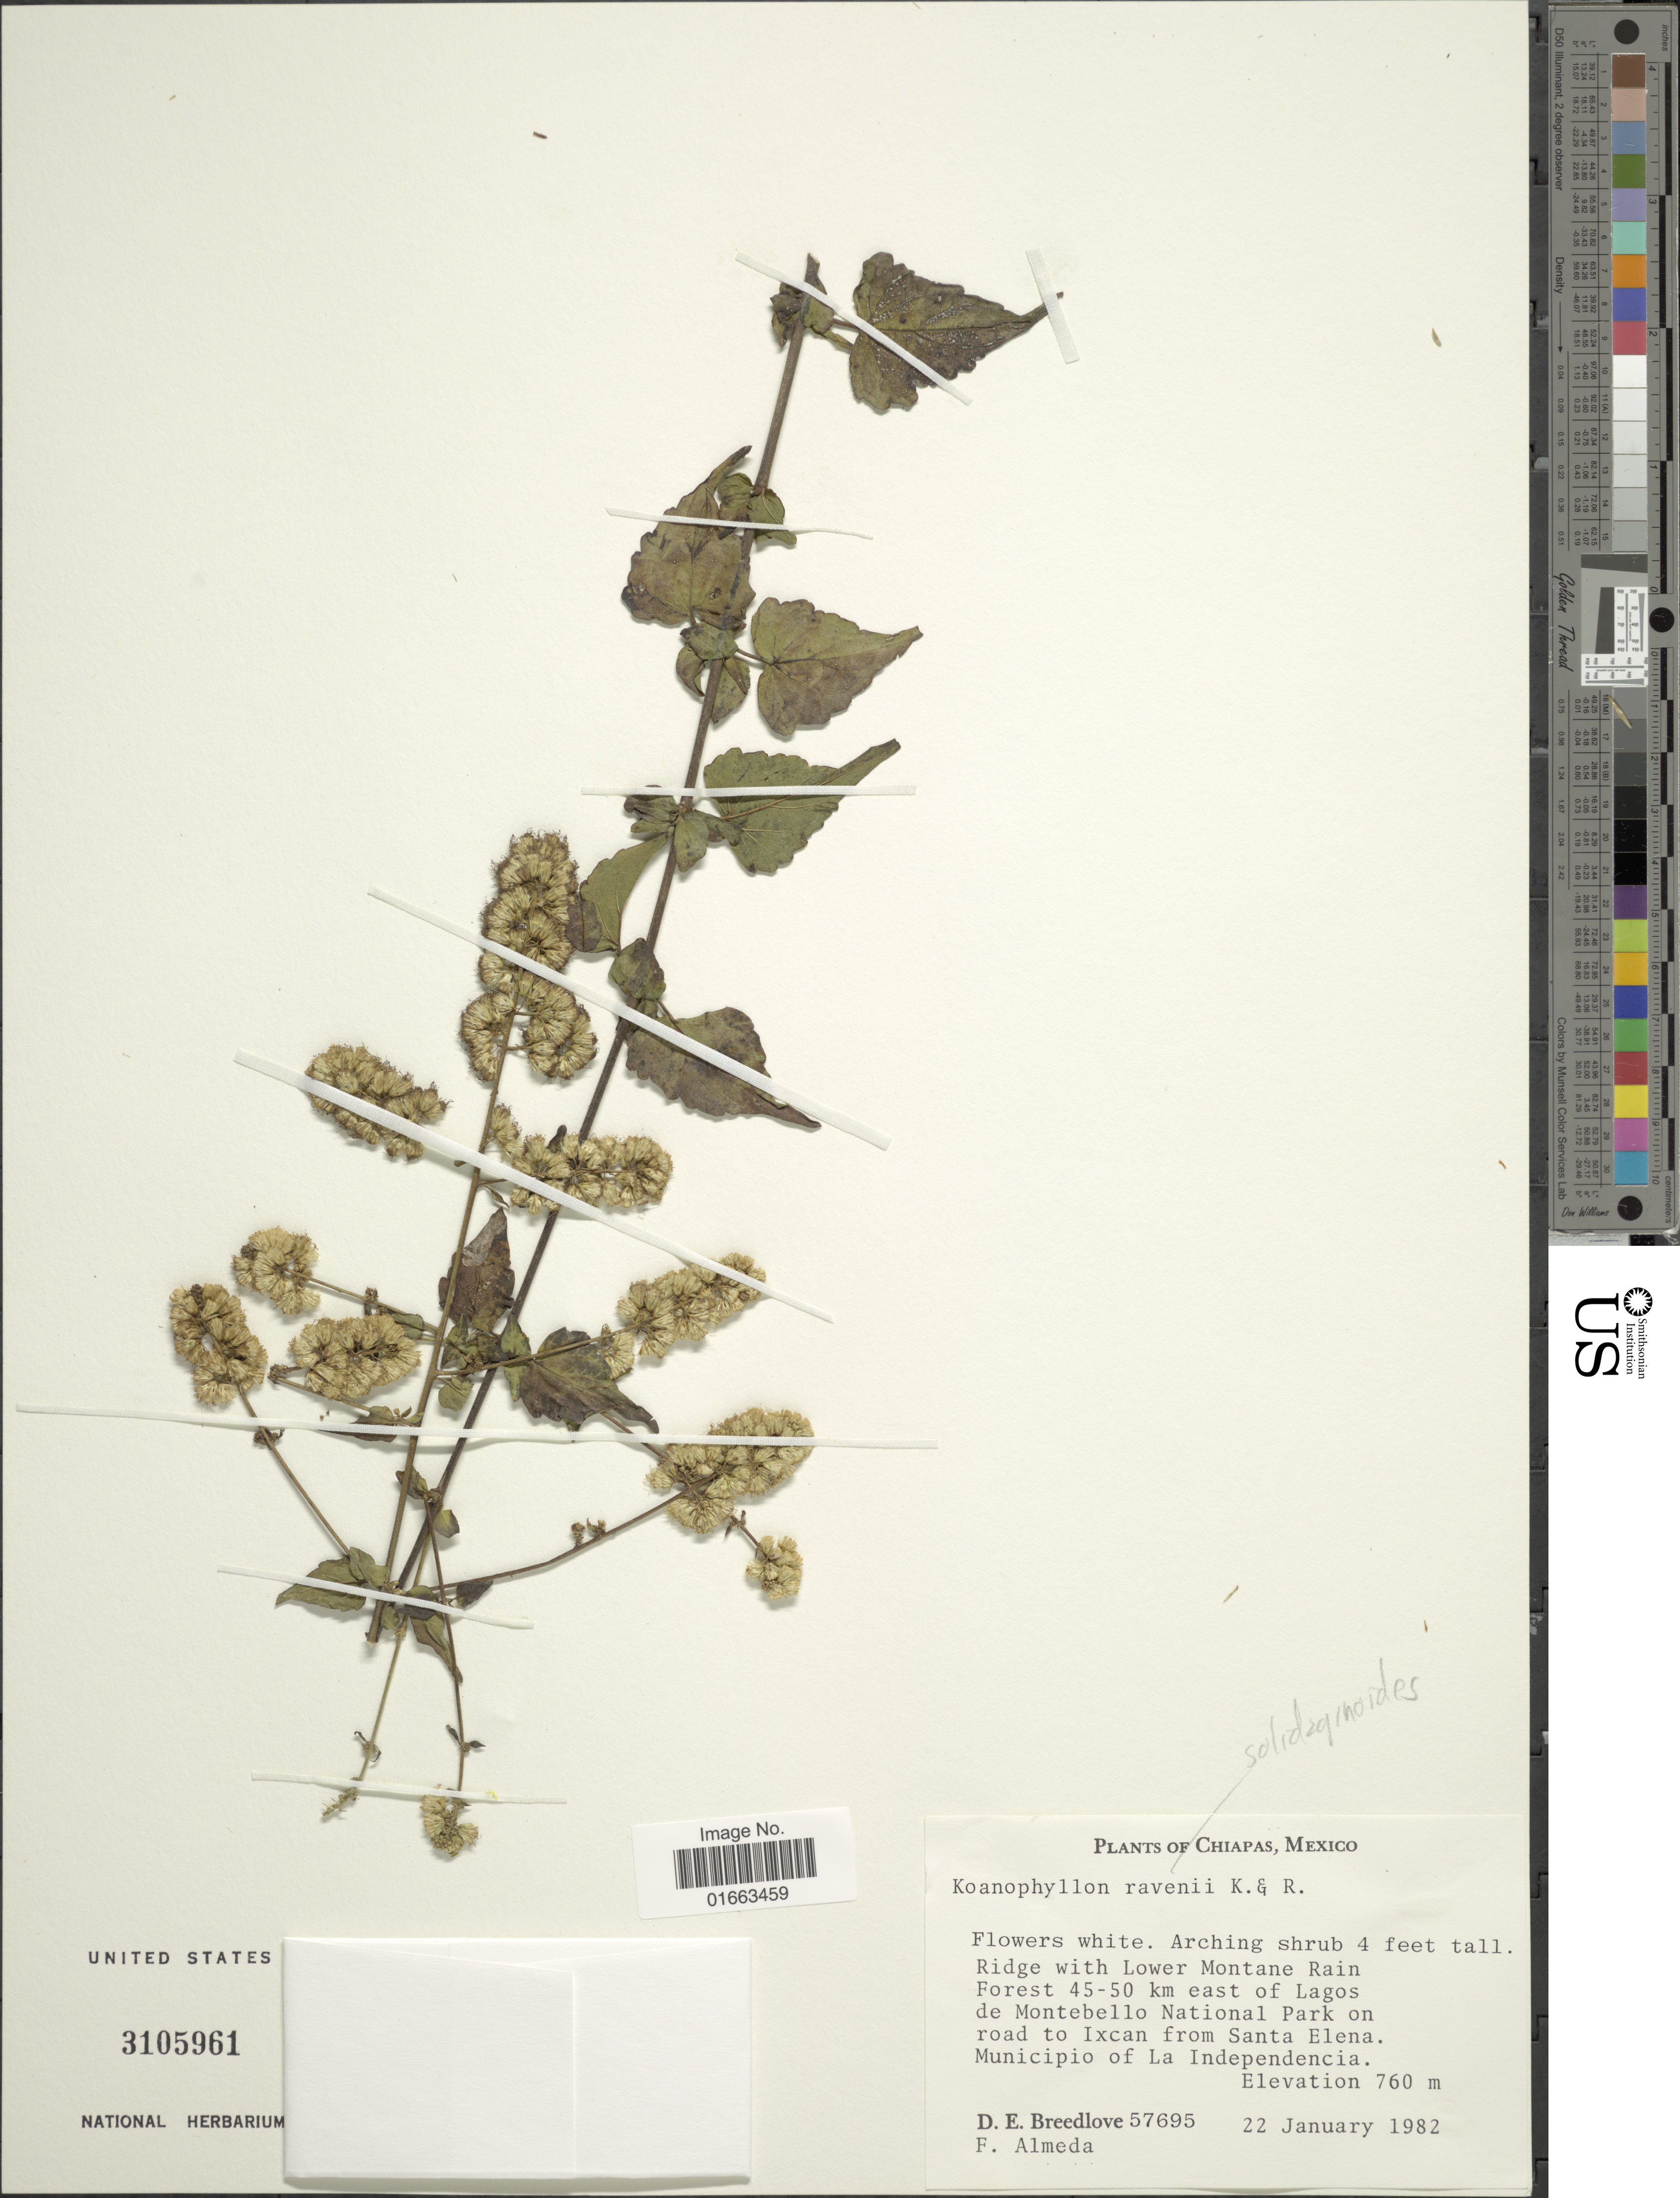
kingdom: Plantae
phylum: Tracheophyta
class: Magnoliopsida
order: Asterales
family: Asteraceae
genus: Koanophyllon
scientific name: Koanophyllon solidaginoides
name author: (Kunth) R.M. King & H. Rob.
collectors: D. E. Breedlove & F. Almeda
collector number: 57695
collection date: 1982-01-22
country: Mexico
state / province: Chiapas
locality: Ridge with Lower Montaine Rain Forest, 45-50 km east of Lagos de Montebello National Park on road to Ixcan from Santa Elena, Municipio of La Independencia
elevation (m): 760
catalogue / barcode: US 3105961